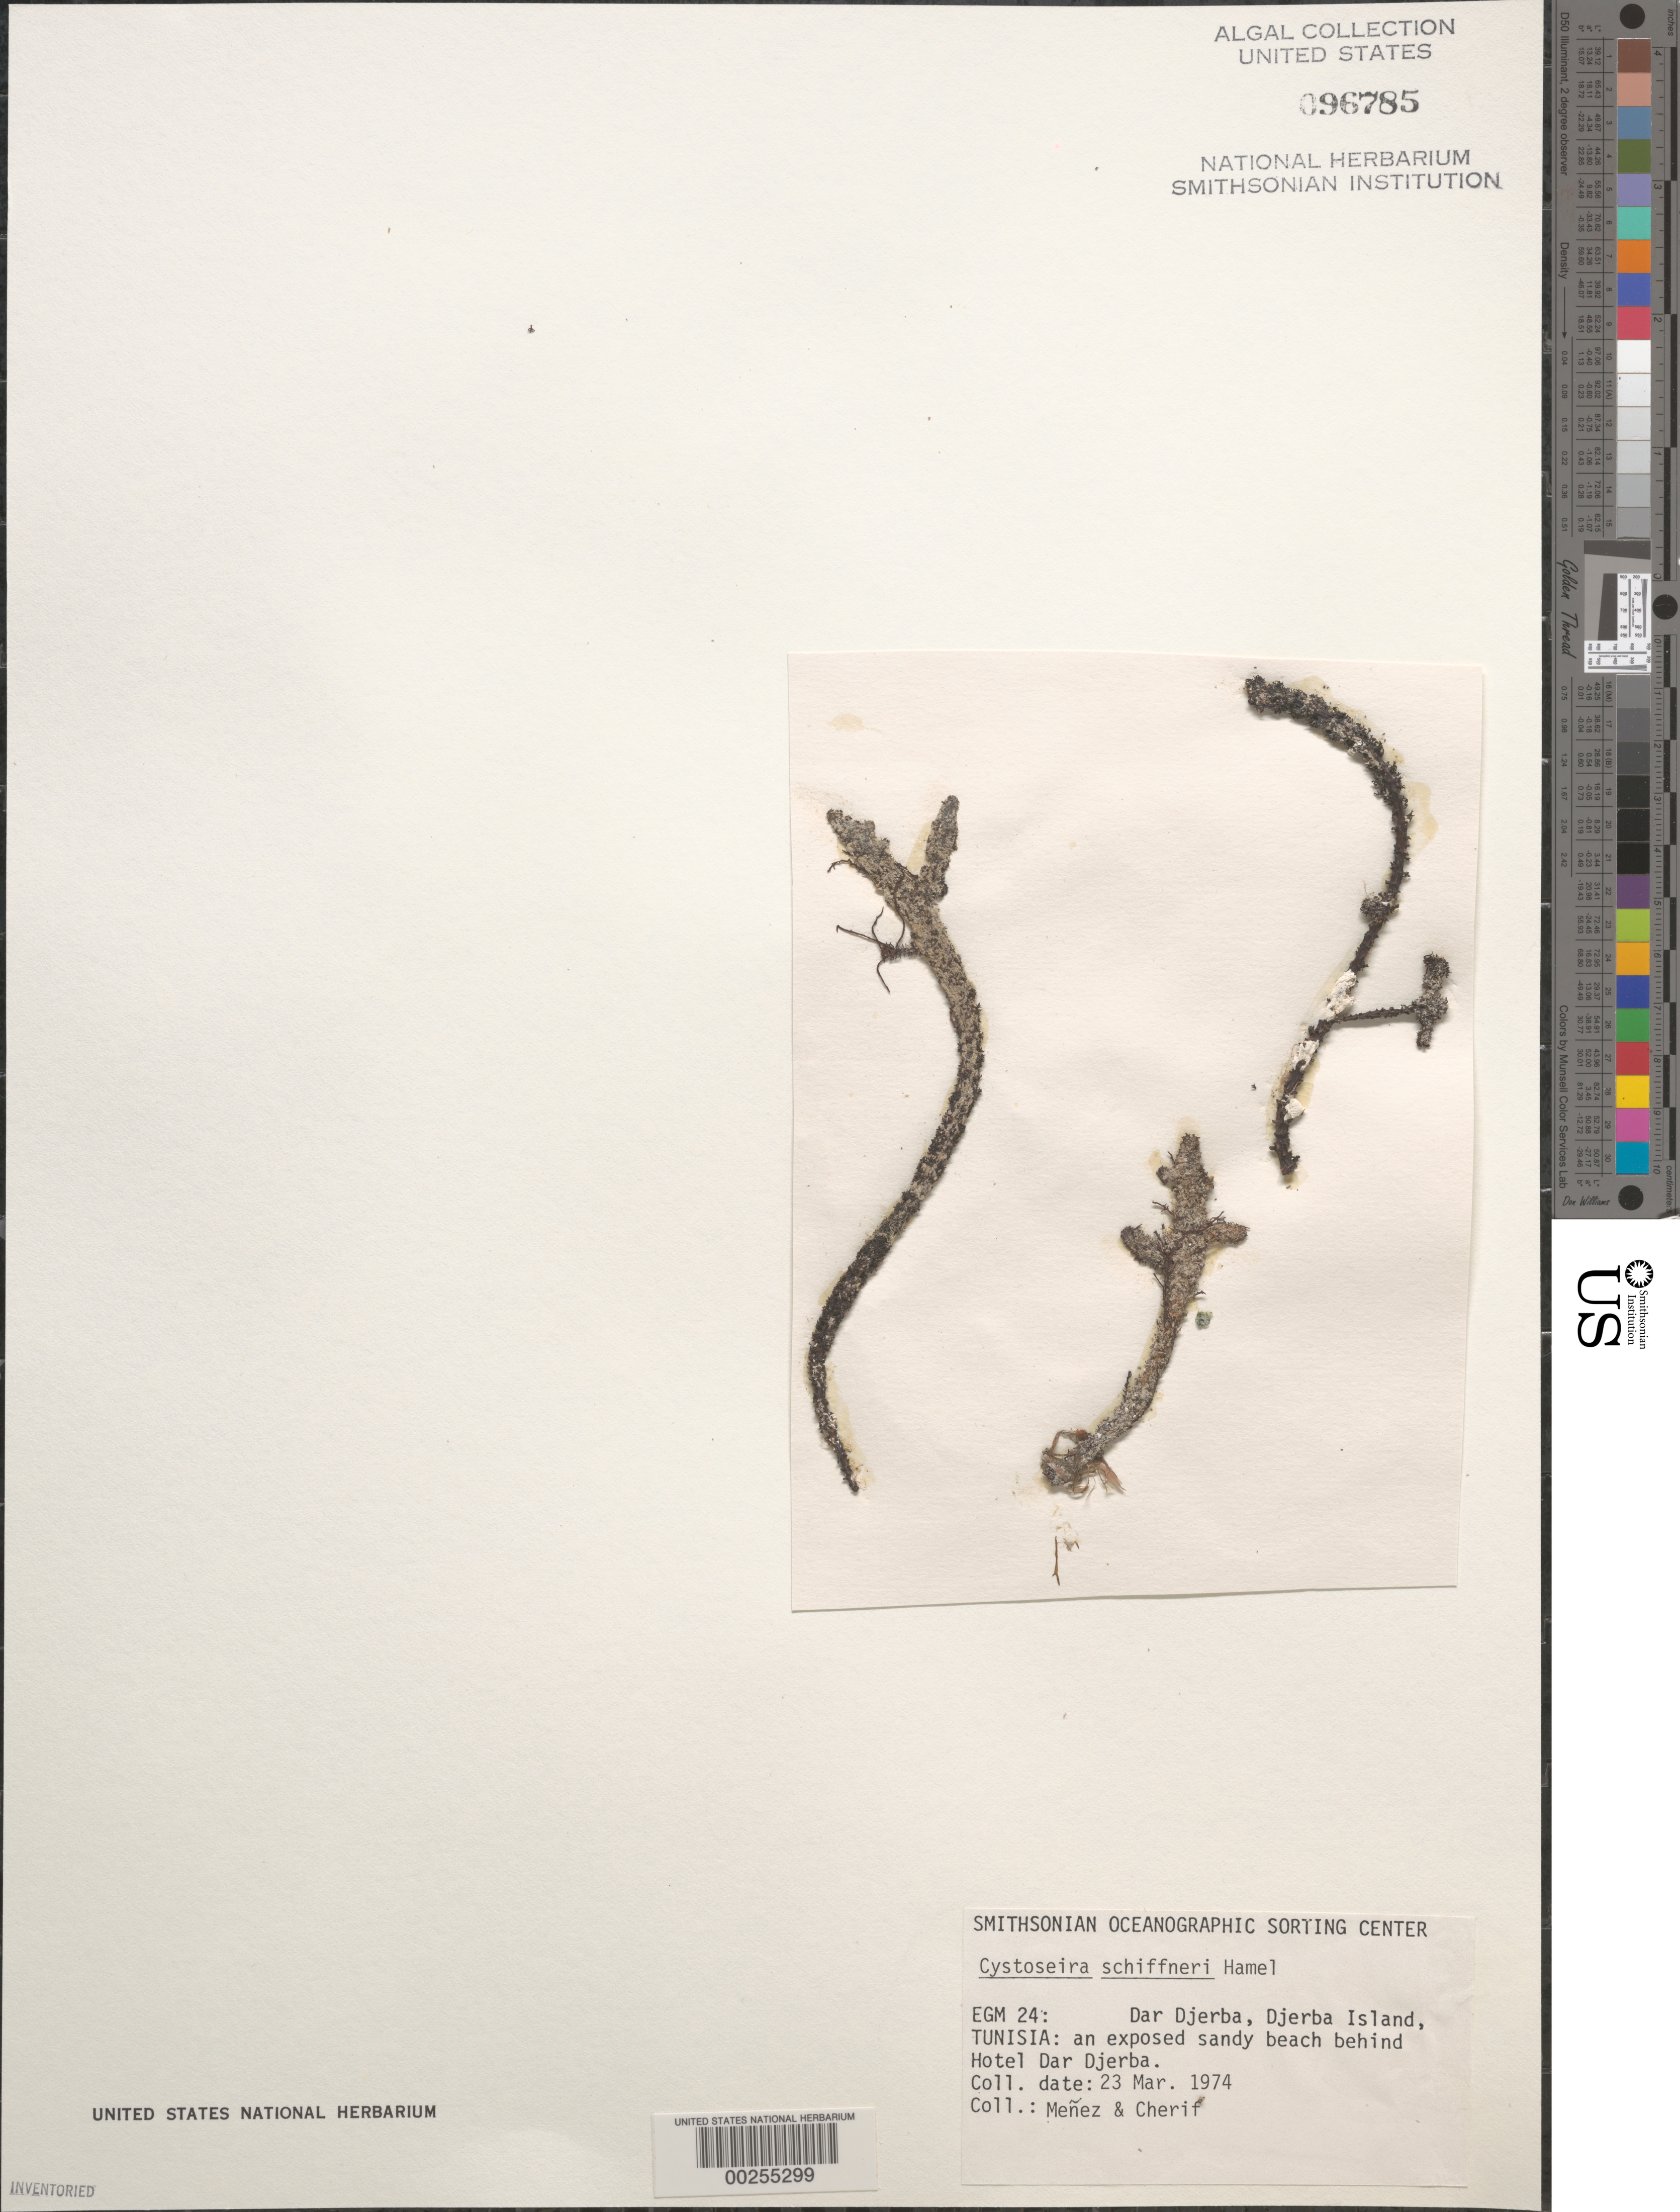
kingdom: Chromista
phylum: Ochrophyta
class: Phaeophyceae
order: Fucales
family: Sargassaceae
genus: Cystoseira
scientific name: Cystoseira schiffneri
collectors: Meñez & -. Cherif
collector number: EGM 24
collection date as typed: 23 Mar 1974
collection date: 1974-03-23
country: Tunisia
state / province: Medenine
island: Djerba Island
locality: Dar Djerba, behind Hotel Dar Djerba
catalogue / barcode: US 96785